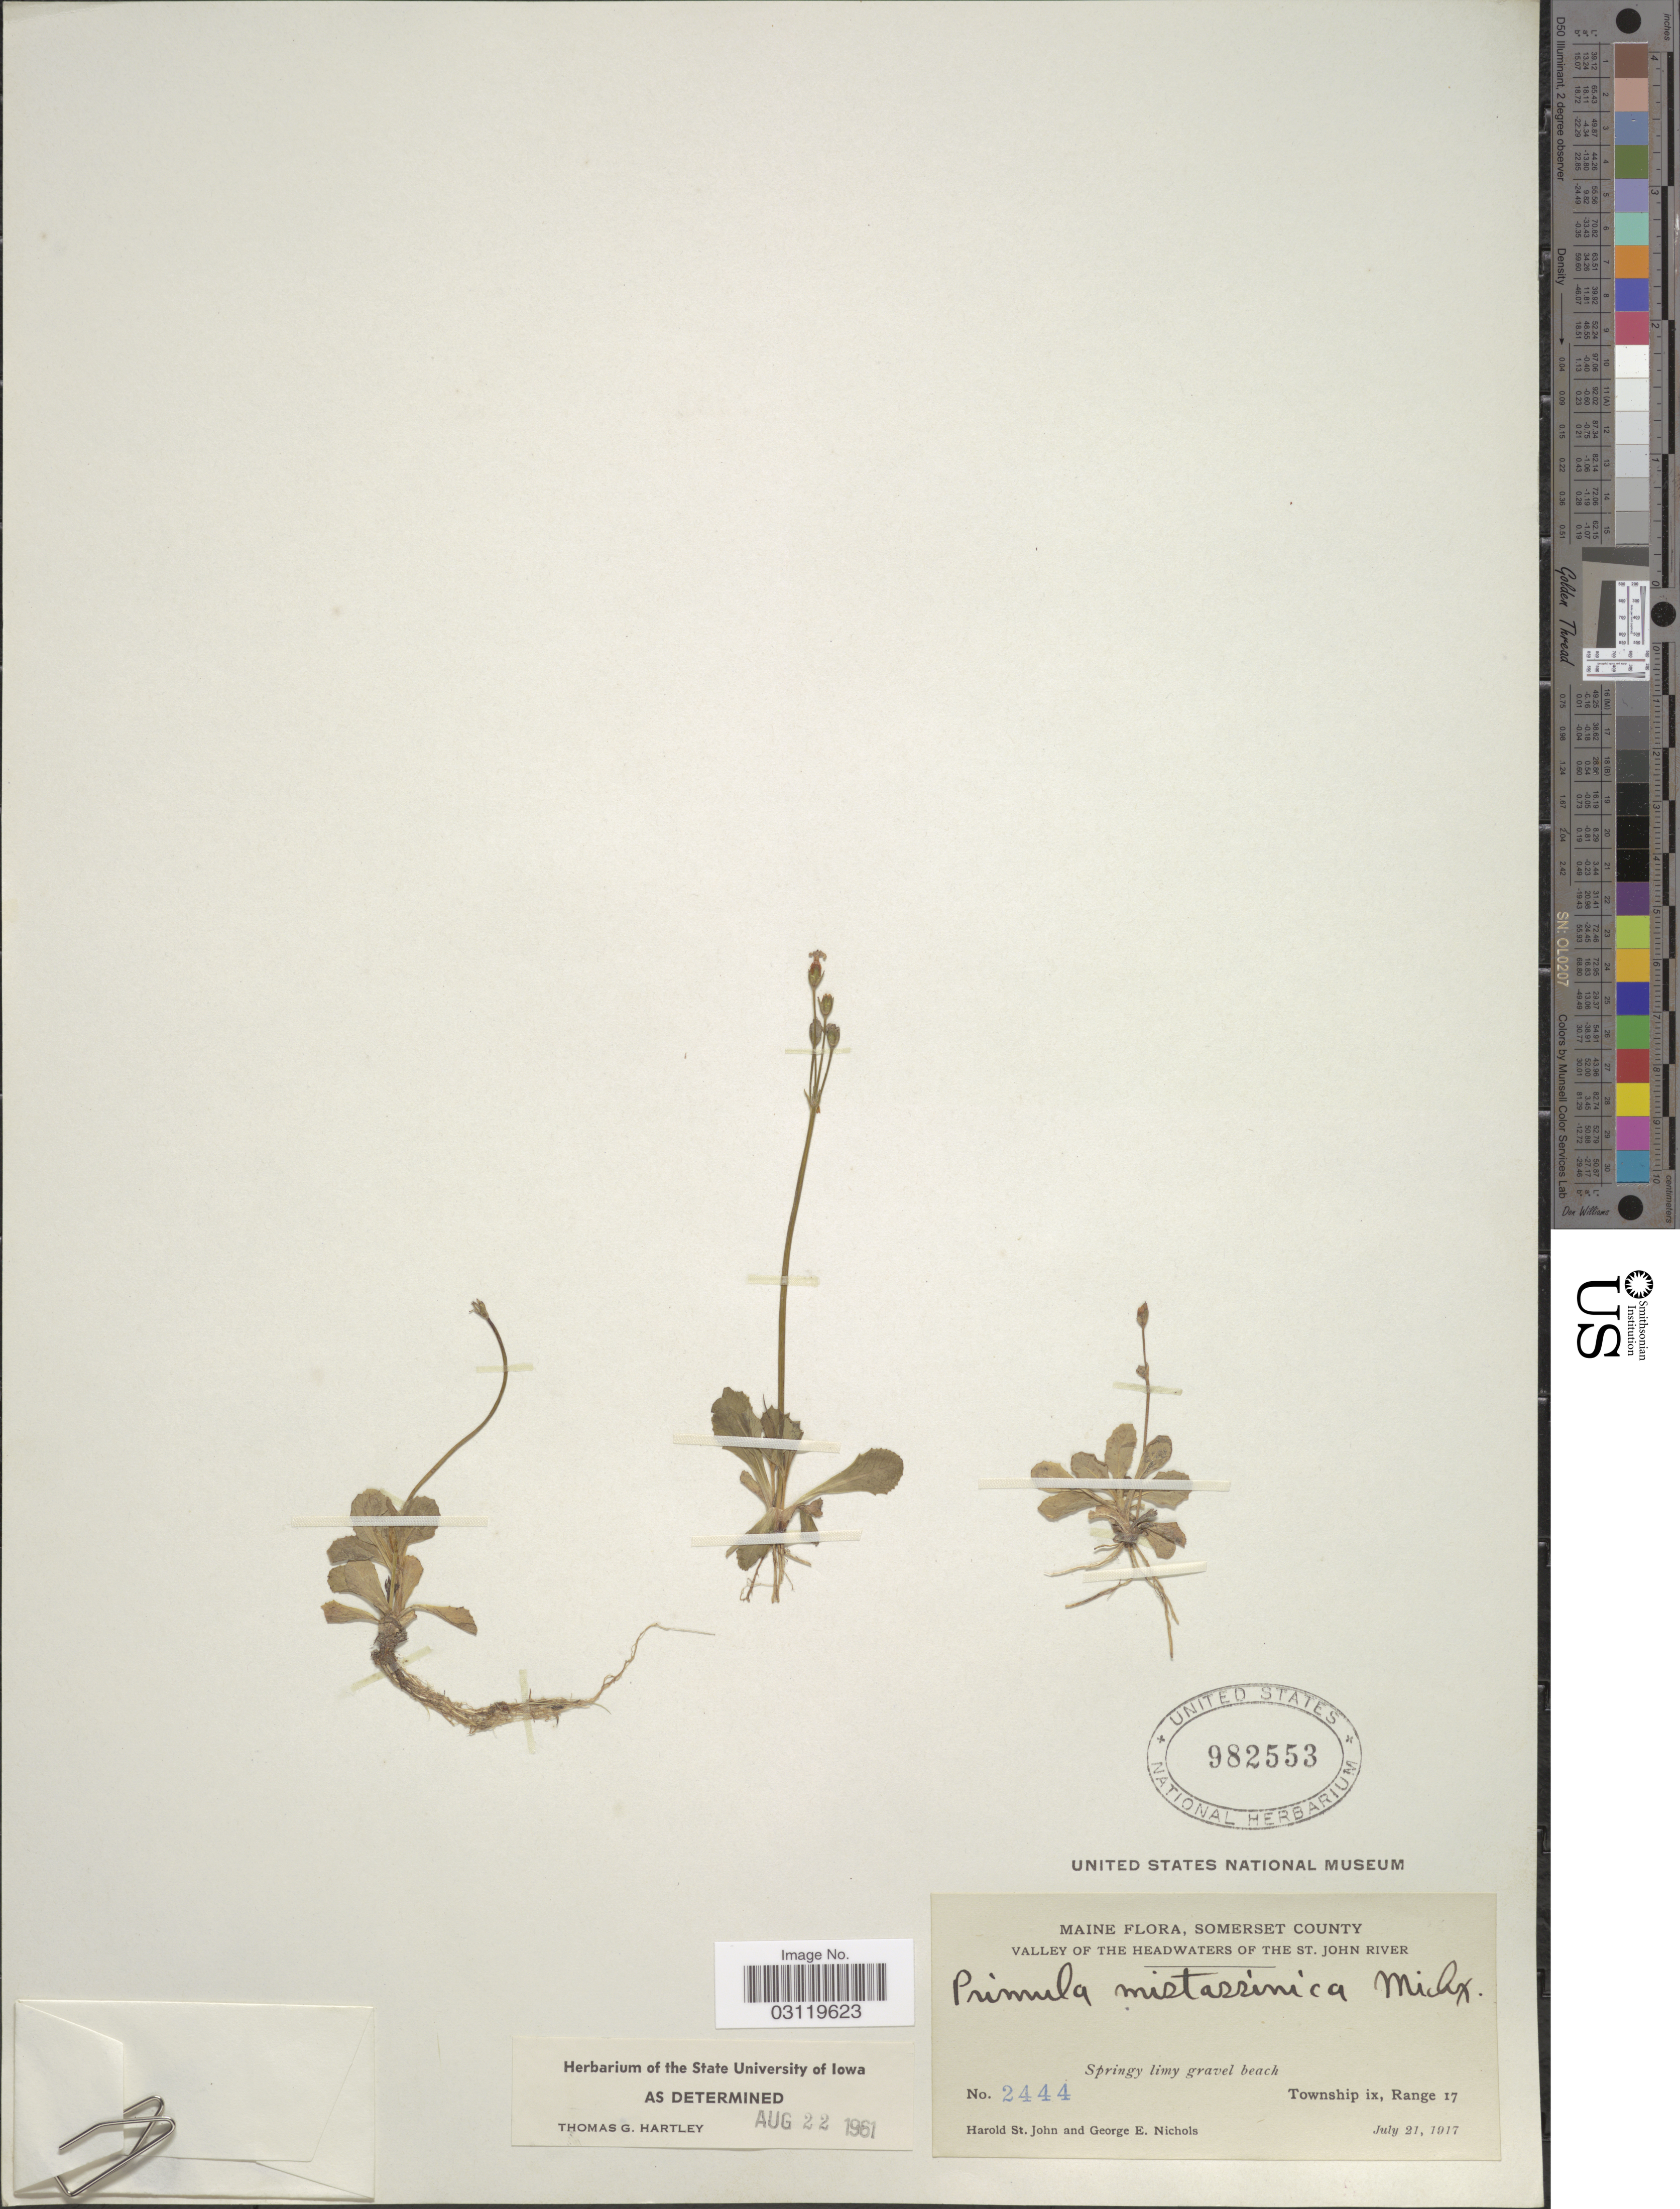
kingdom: Plantae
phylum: Tracheophyta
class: Magnoliopsida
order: Ericales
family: Primulaceae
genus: Primula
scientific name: Primula mistassinica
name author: Michx.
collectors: H. St. John & G. E. Nichols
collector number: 2444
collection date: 1917-07-21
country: United States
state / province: Maine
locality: Somerset County, Valley of the Headwaters of the St. John River, Township ix, Range 17.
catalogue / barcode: US 982553